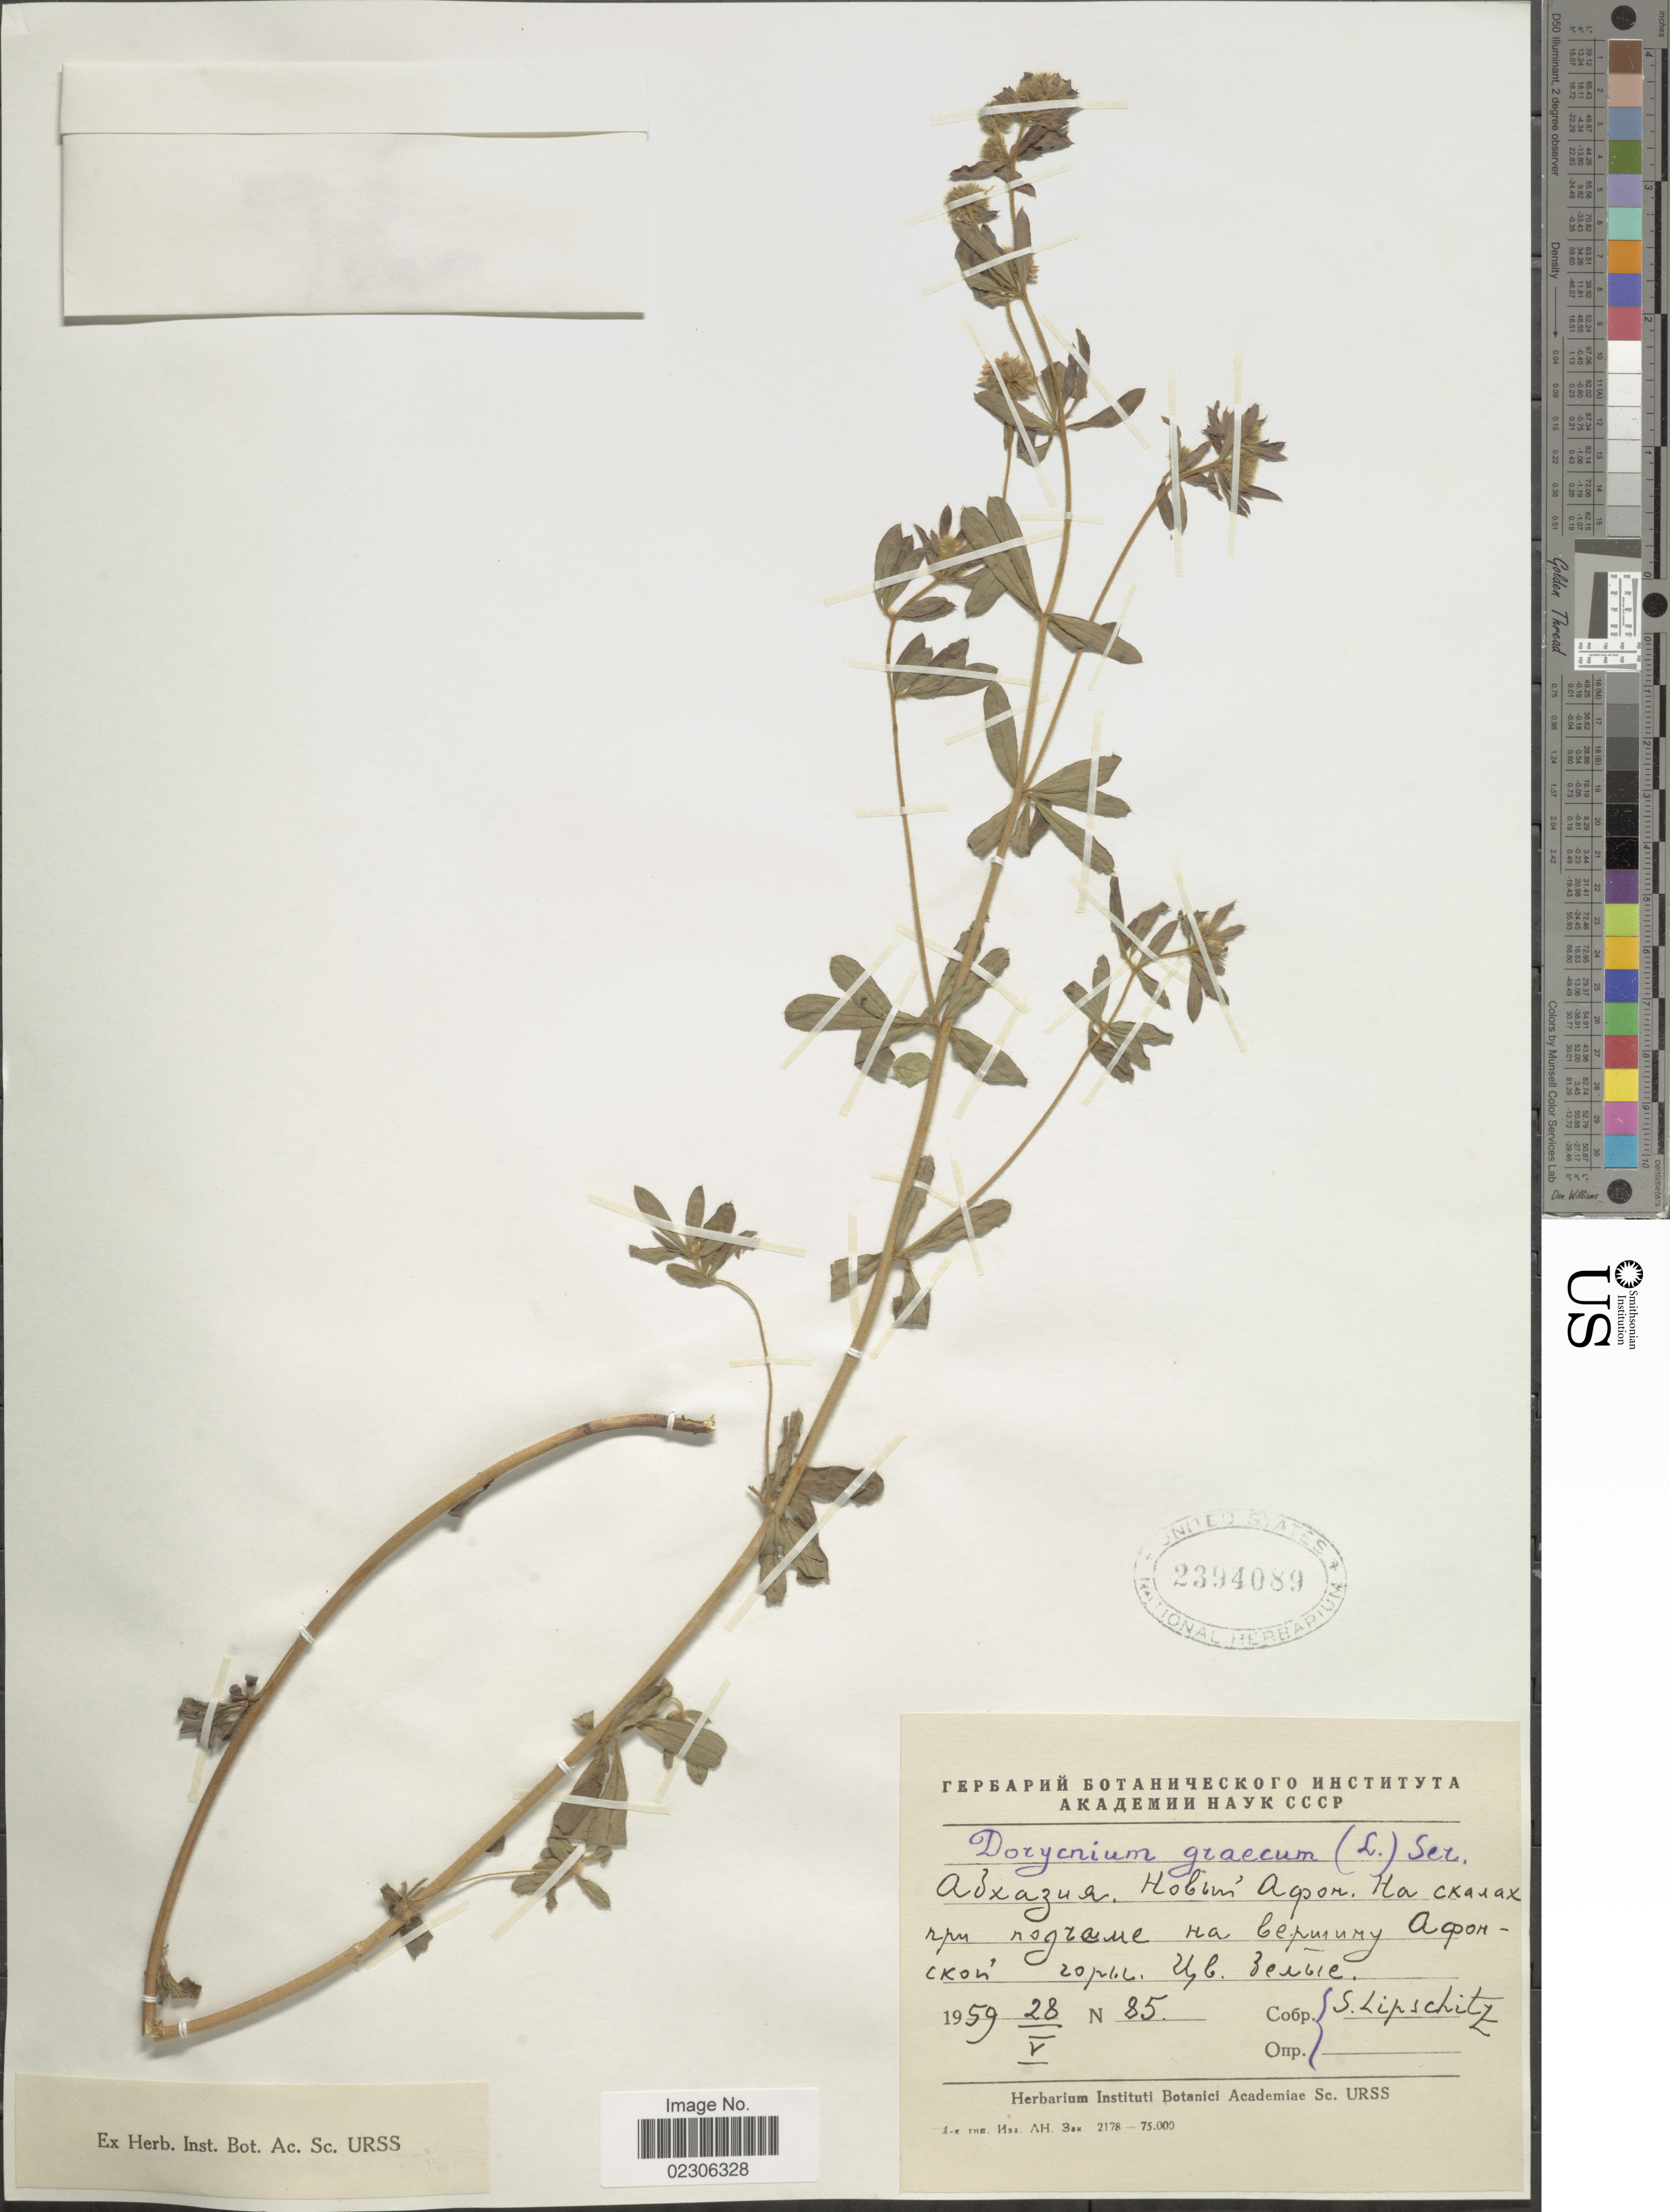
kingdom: Plantae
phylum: Tracheophyta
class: Magnoliopsida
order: Fabales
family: Fabaceae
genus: Dorycnium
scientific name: Dorycnium graecum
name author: (L.) Ser.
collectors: S. Lipschitz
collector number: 85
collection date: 1959-05-28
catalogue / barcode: US 2394089